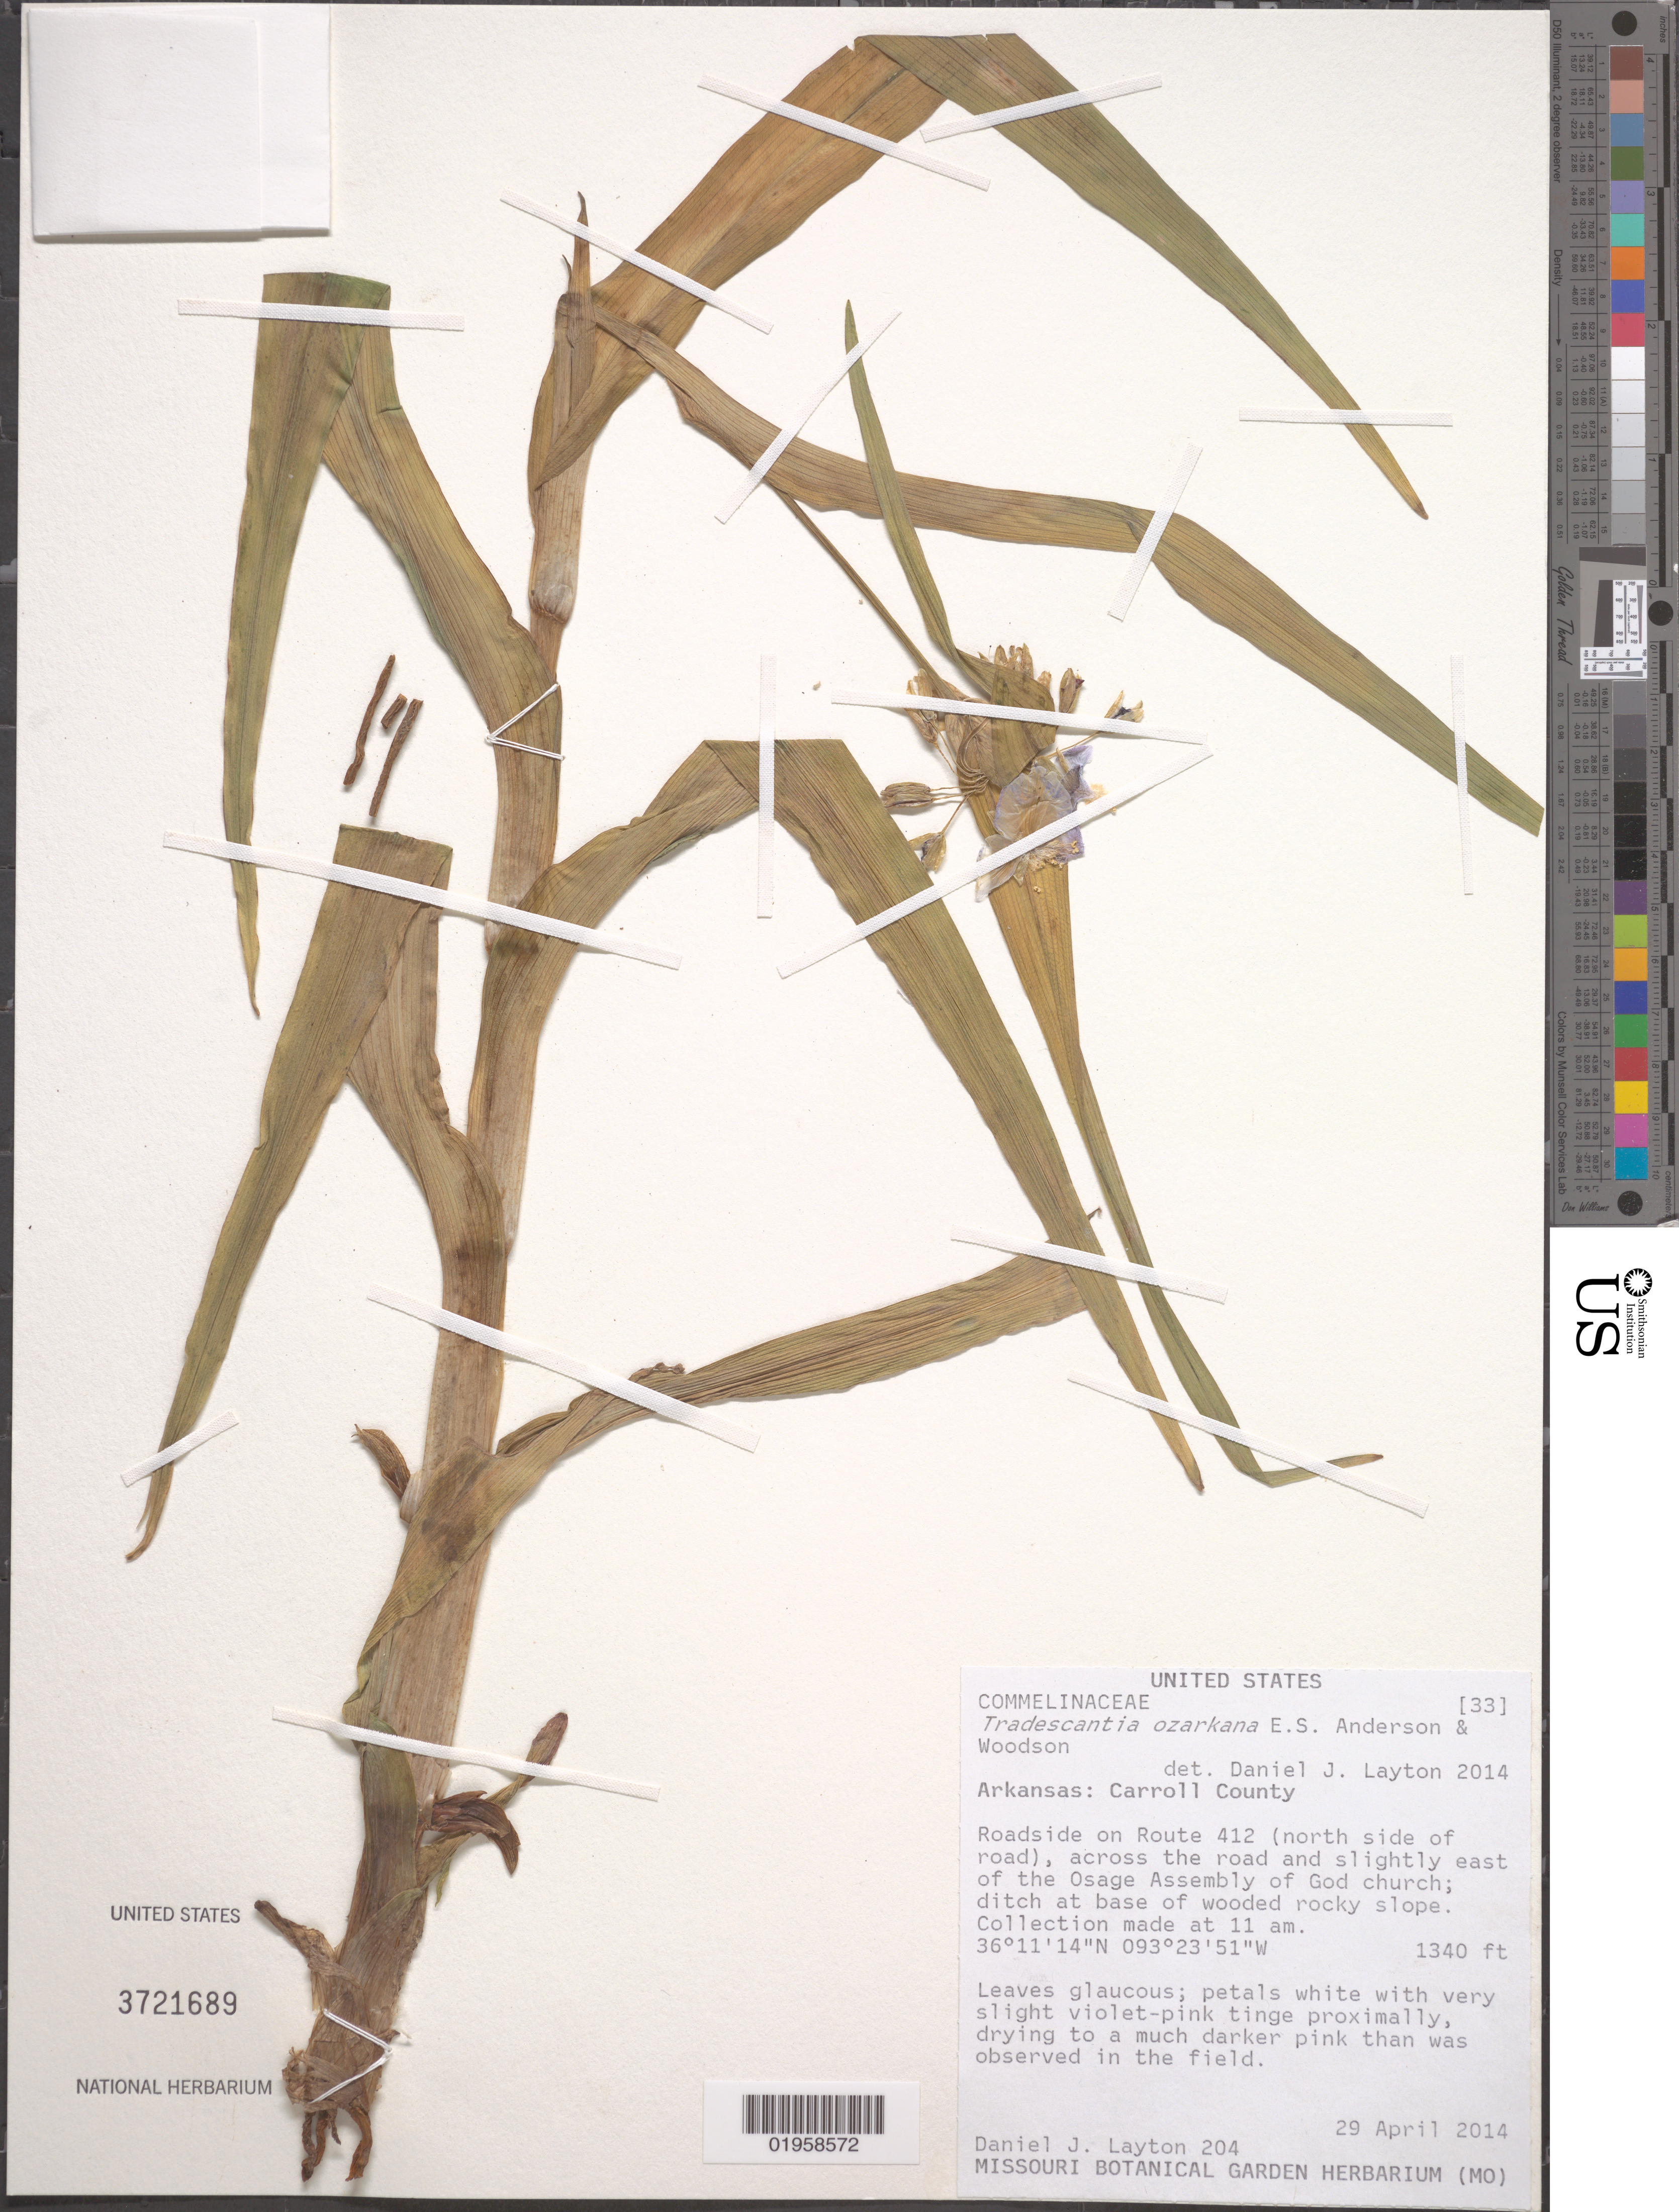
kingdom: Plantae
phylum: Tracheophyta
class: Liliopsida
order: Commelinales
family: Commelinaceae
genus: Tradescantia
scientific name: Tradescantia ozarkana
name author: E.S. Anderson & Woodson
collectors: D. J. Layton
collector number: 204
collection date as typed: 29 April 2014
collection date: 2014-04-29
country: United States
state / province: Arkansas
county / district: Carroll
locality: Roadside across Route 412 (north side of the road), across the road and slightly east of the Osage Assembly of God Church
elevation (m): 408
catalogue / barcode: US 3721689